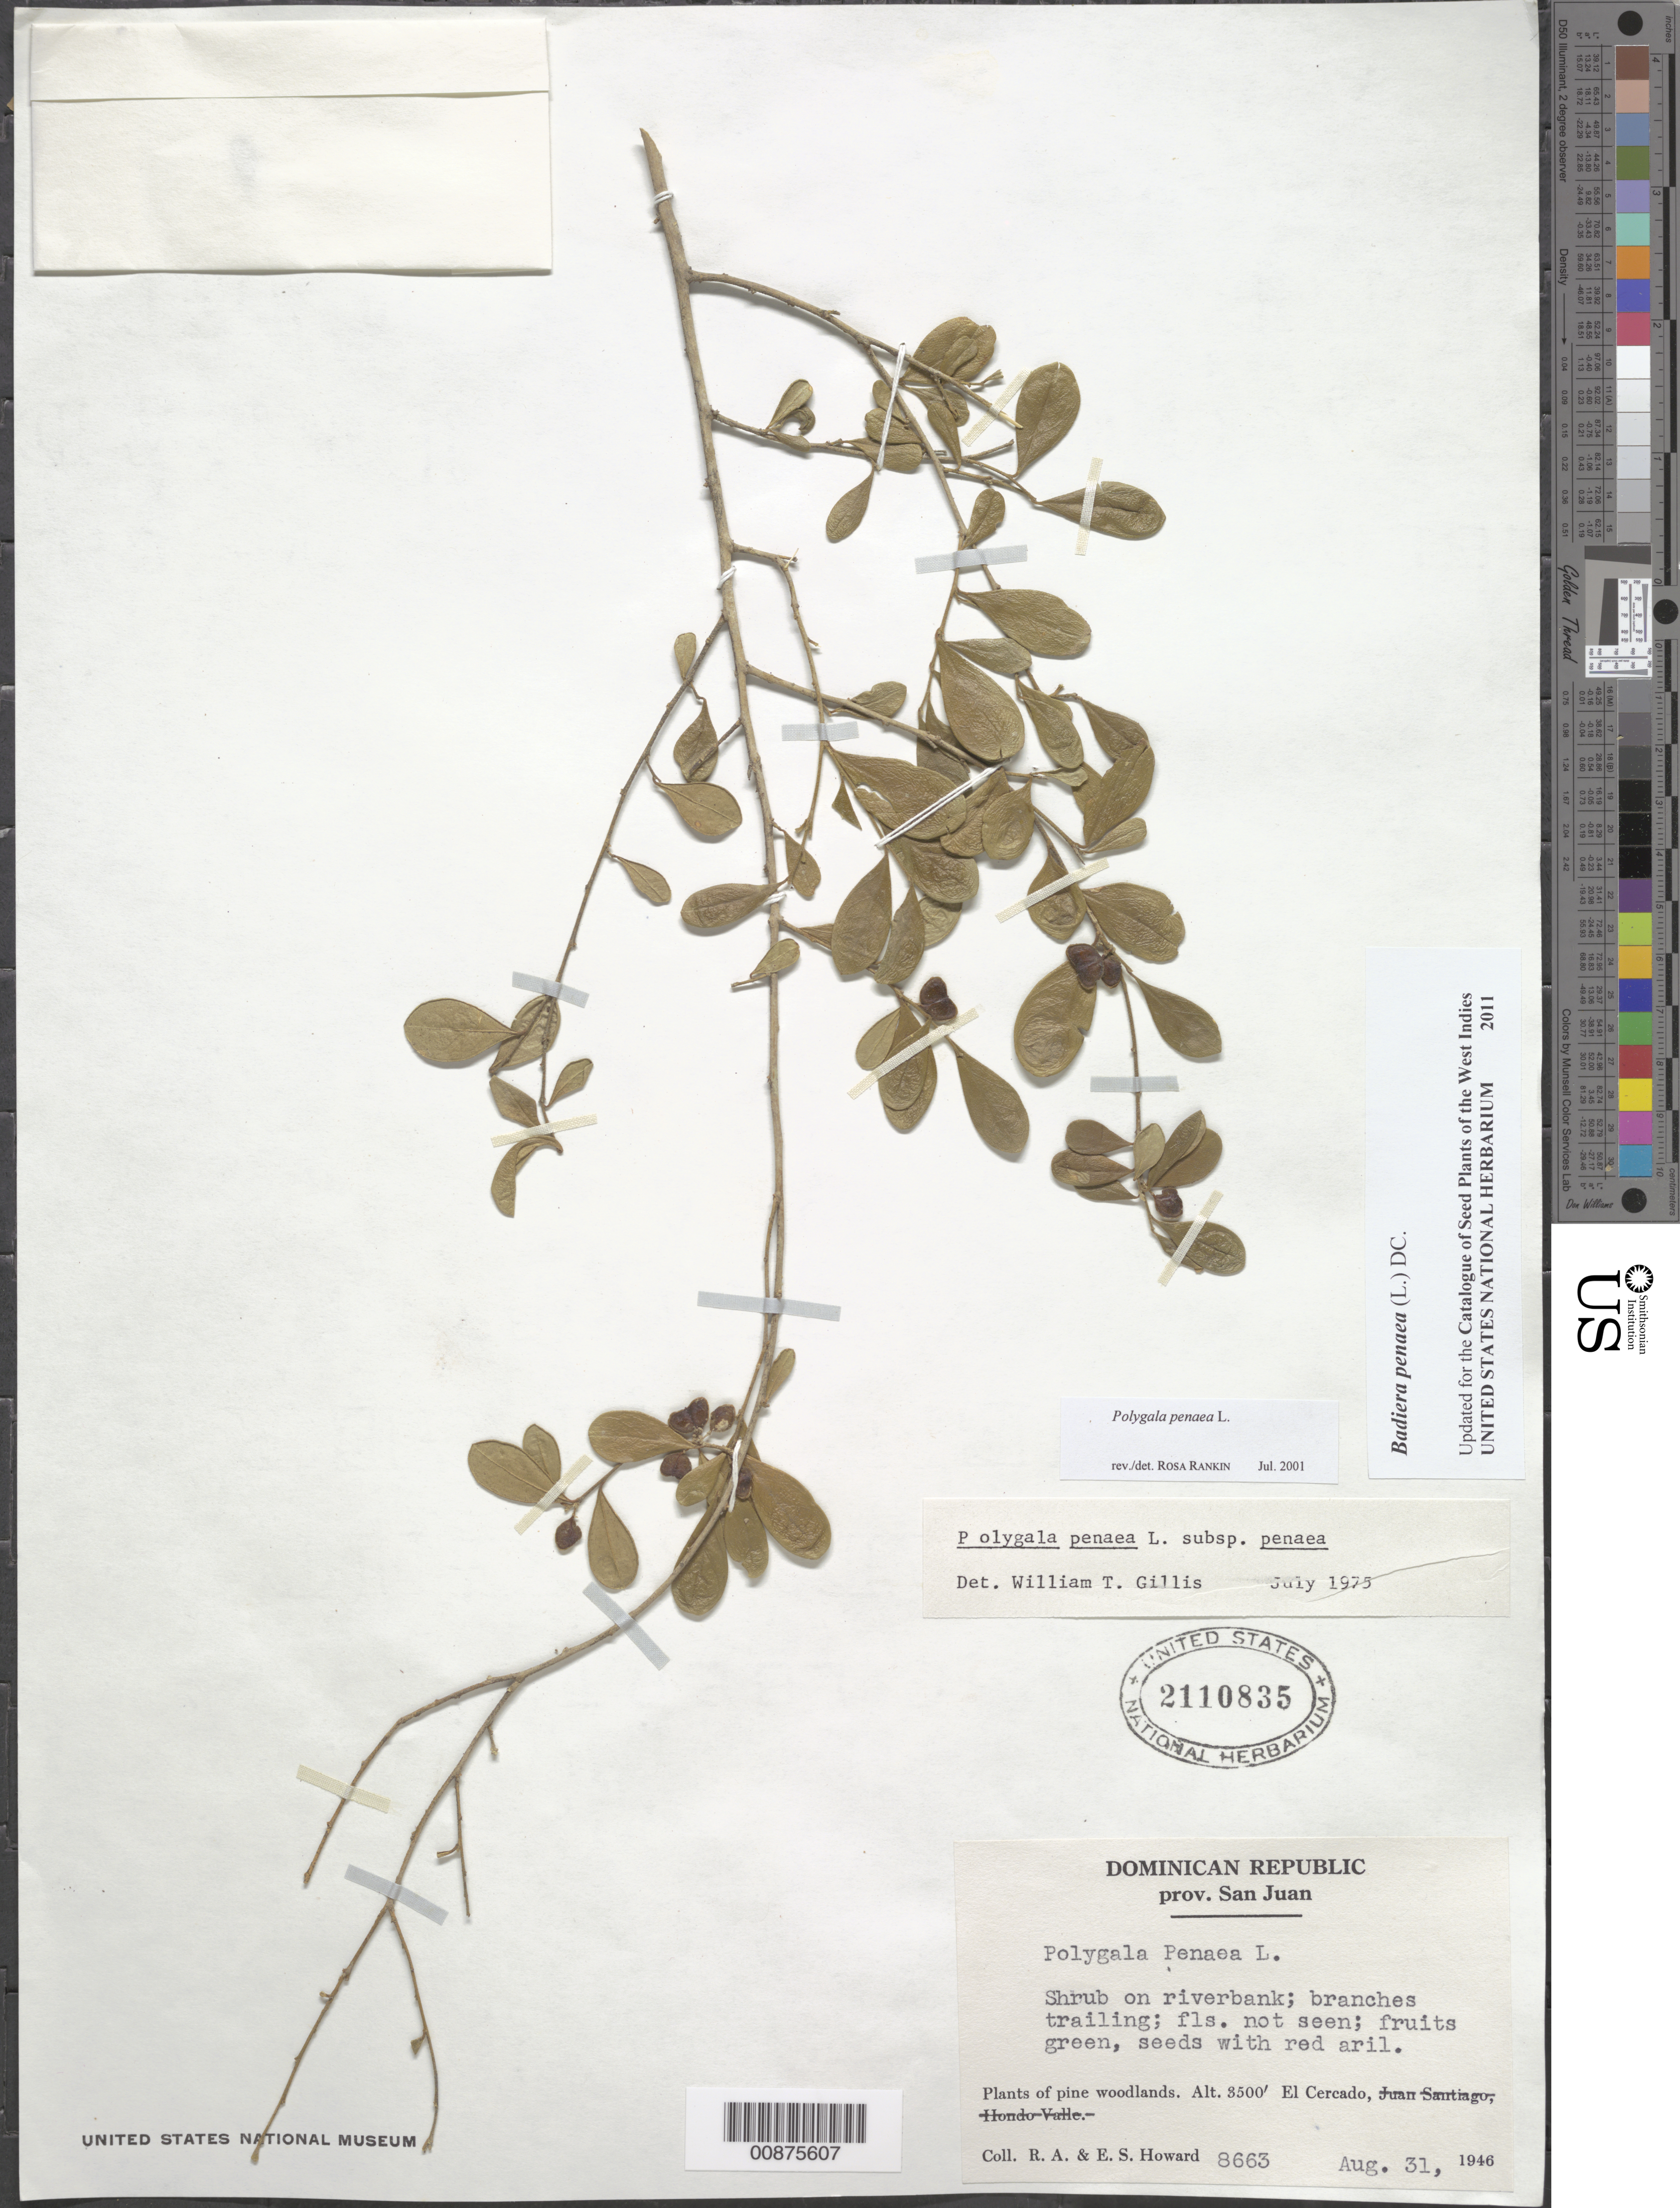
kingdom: Plantae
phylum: Tracheophyta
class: Magnoliopsida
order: Fabales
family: Polygalaceae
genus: Badiera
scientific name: Badiera penaea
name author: (L.) DC.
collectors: R. A. Howard & E. S. Howard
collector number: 8663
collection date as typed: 31 Aug 1946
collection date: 1946-08-31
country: Dominican Republic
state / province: San Juan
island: Hispaniola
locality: El Cercado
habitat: On riverbank of pine woodlands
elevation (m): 1067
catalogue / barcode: US 2110835